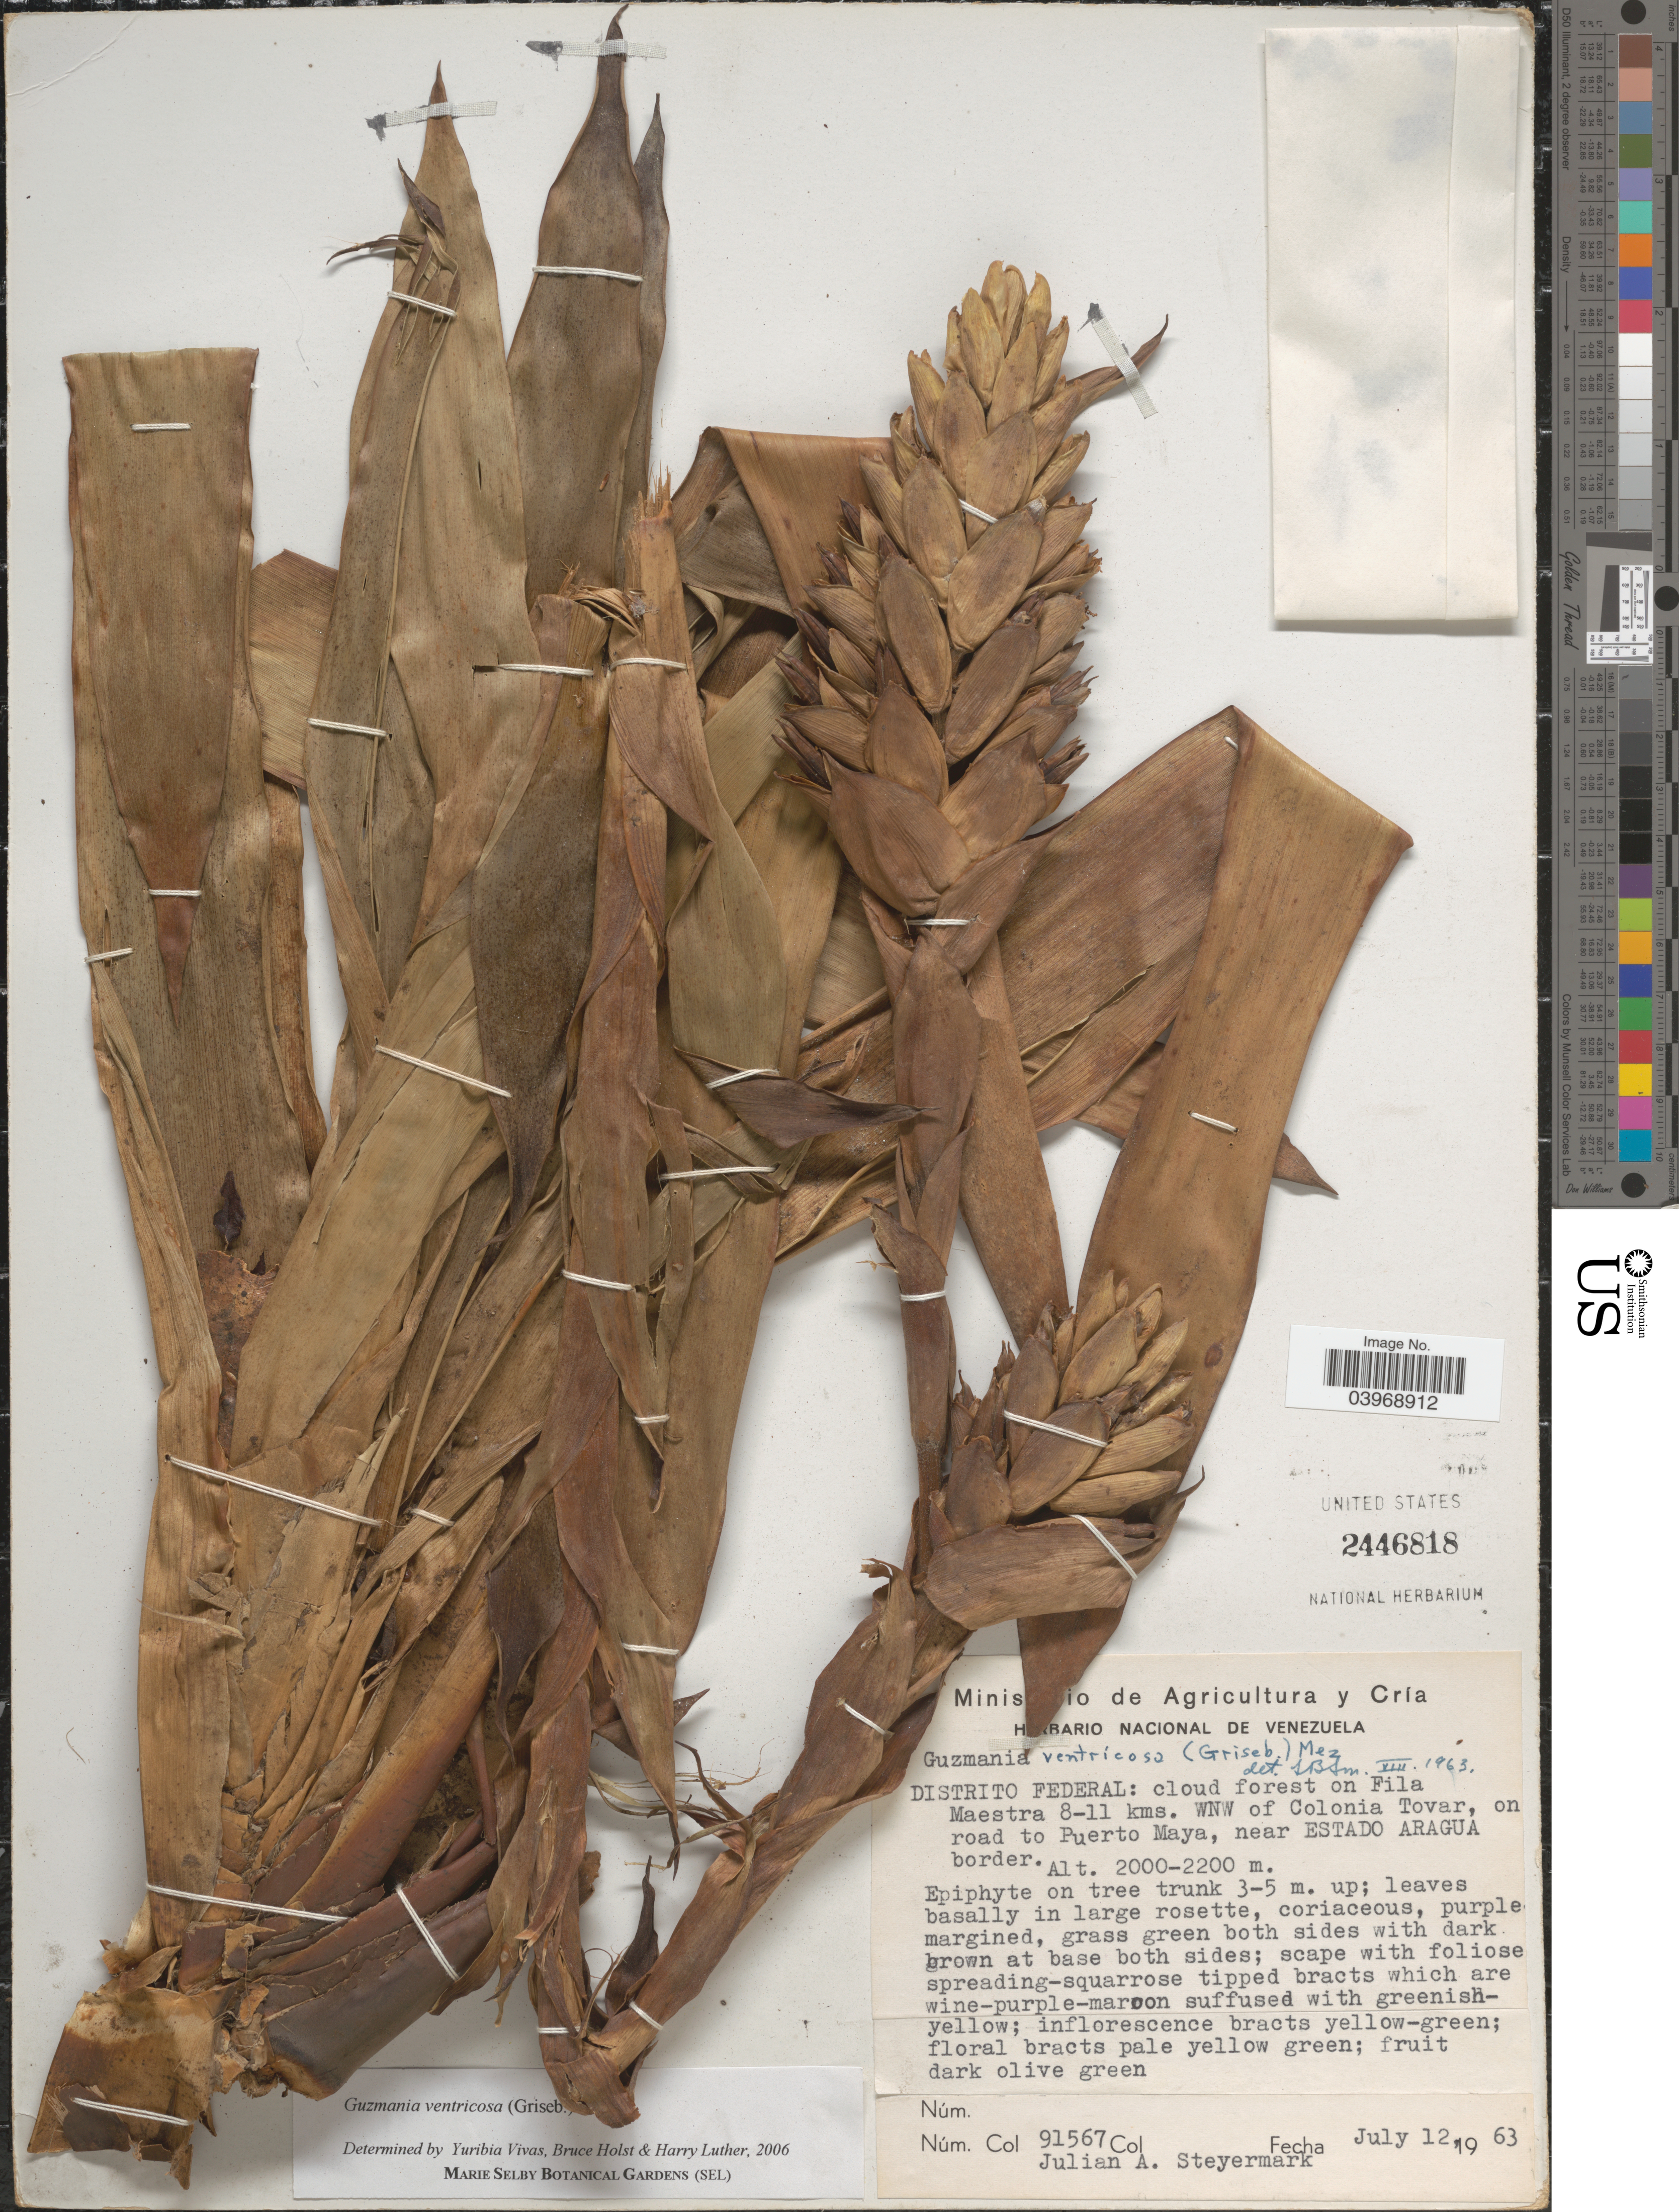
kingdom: Plantae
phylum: Tracheophyta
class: Liliopsida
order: Poales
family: Bromeliaceae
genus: Guzmania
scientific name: Guzmania sp.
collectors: J. Steyermark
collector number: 91567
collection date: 1963-07-12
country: Venezuela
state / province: Aragua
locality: Distrito Federal: cloud forest on Fila Maestra 8-11 kms. WNW of Colonia Tovar, on road to Puerto Maya, near Estado Aragua border.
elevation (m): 2000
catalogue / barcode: US 2446818